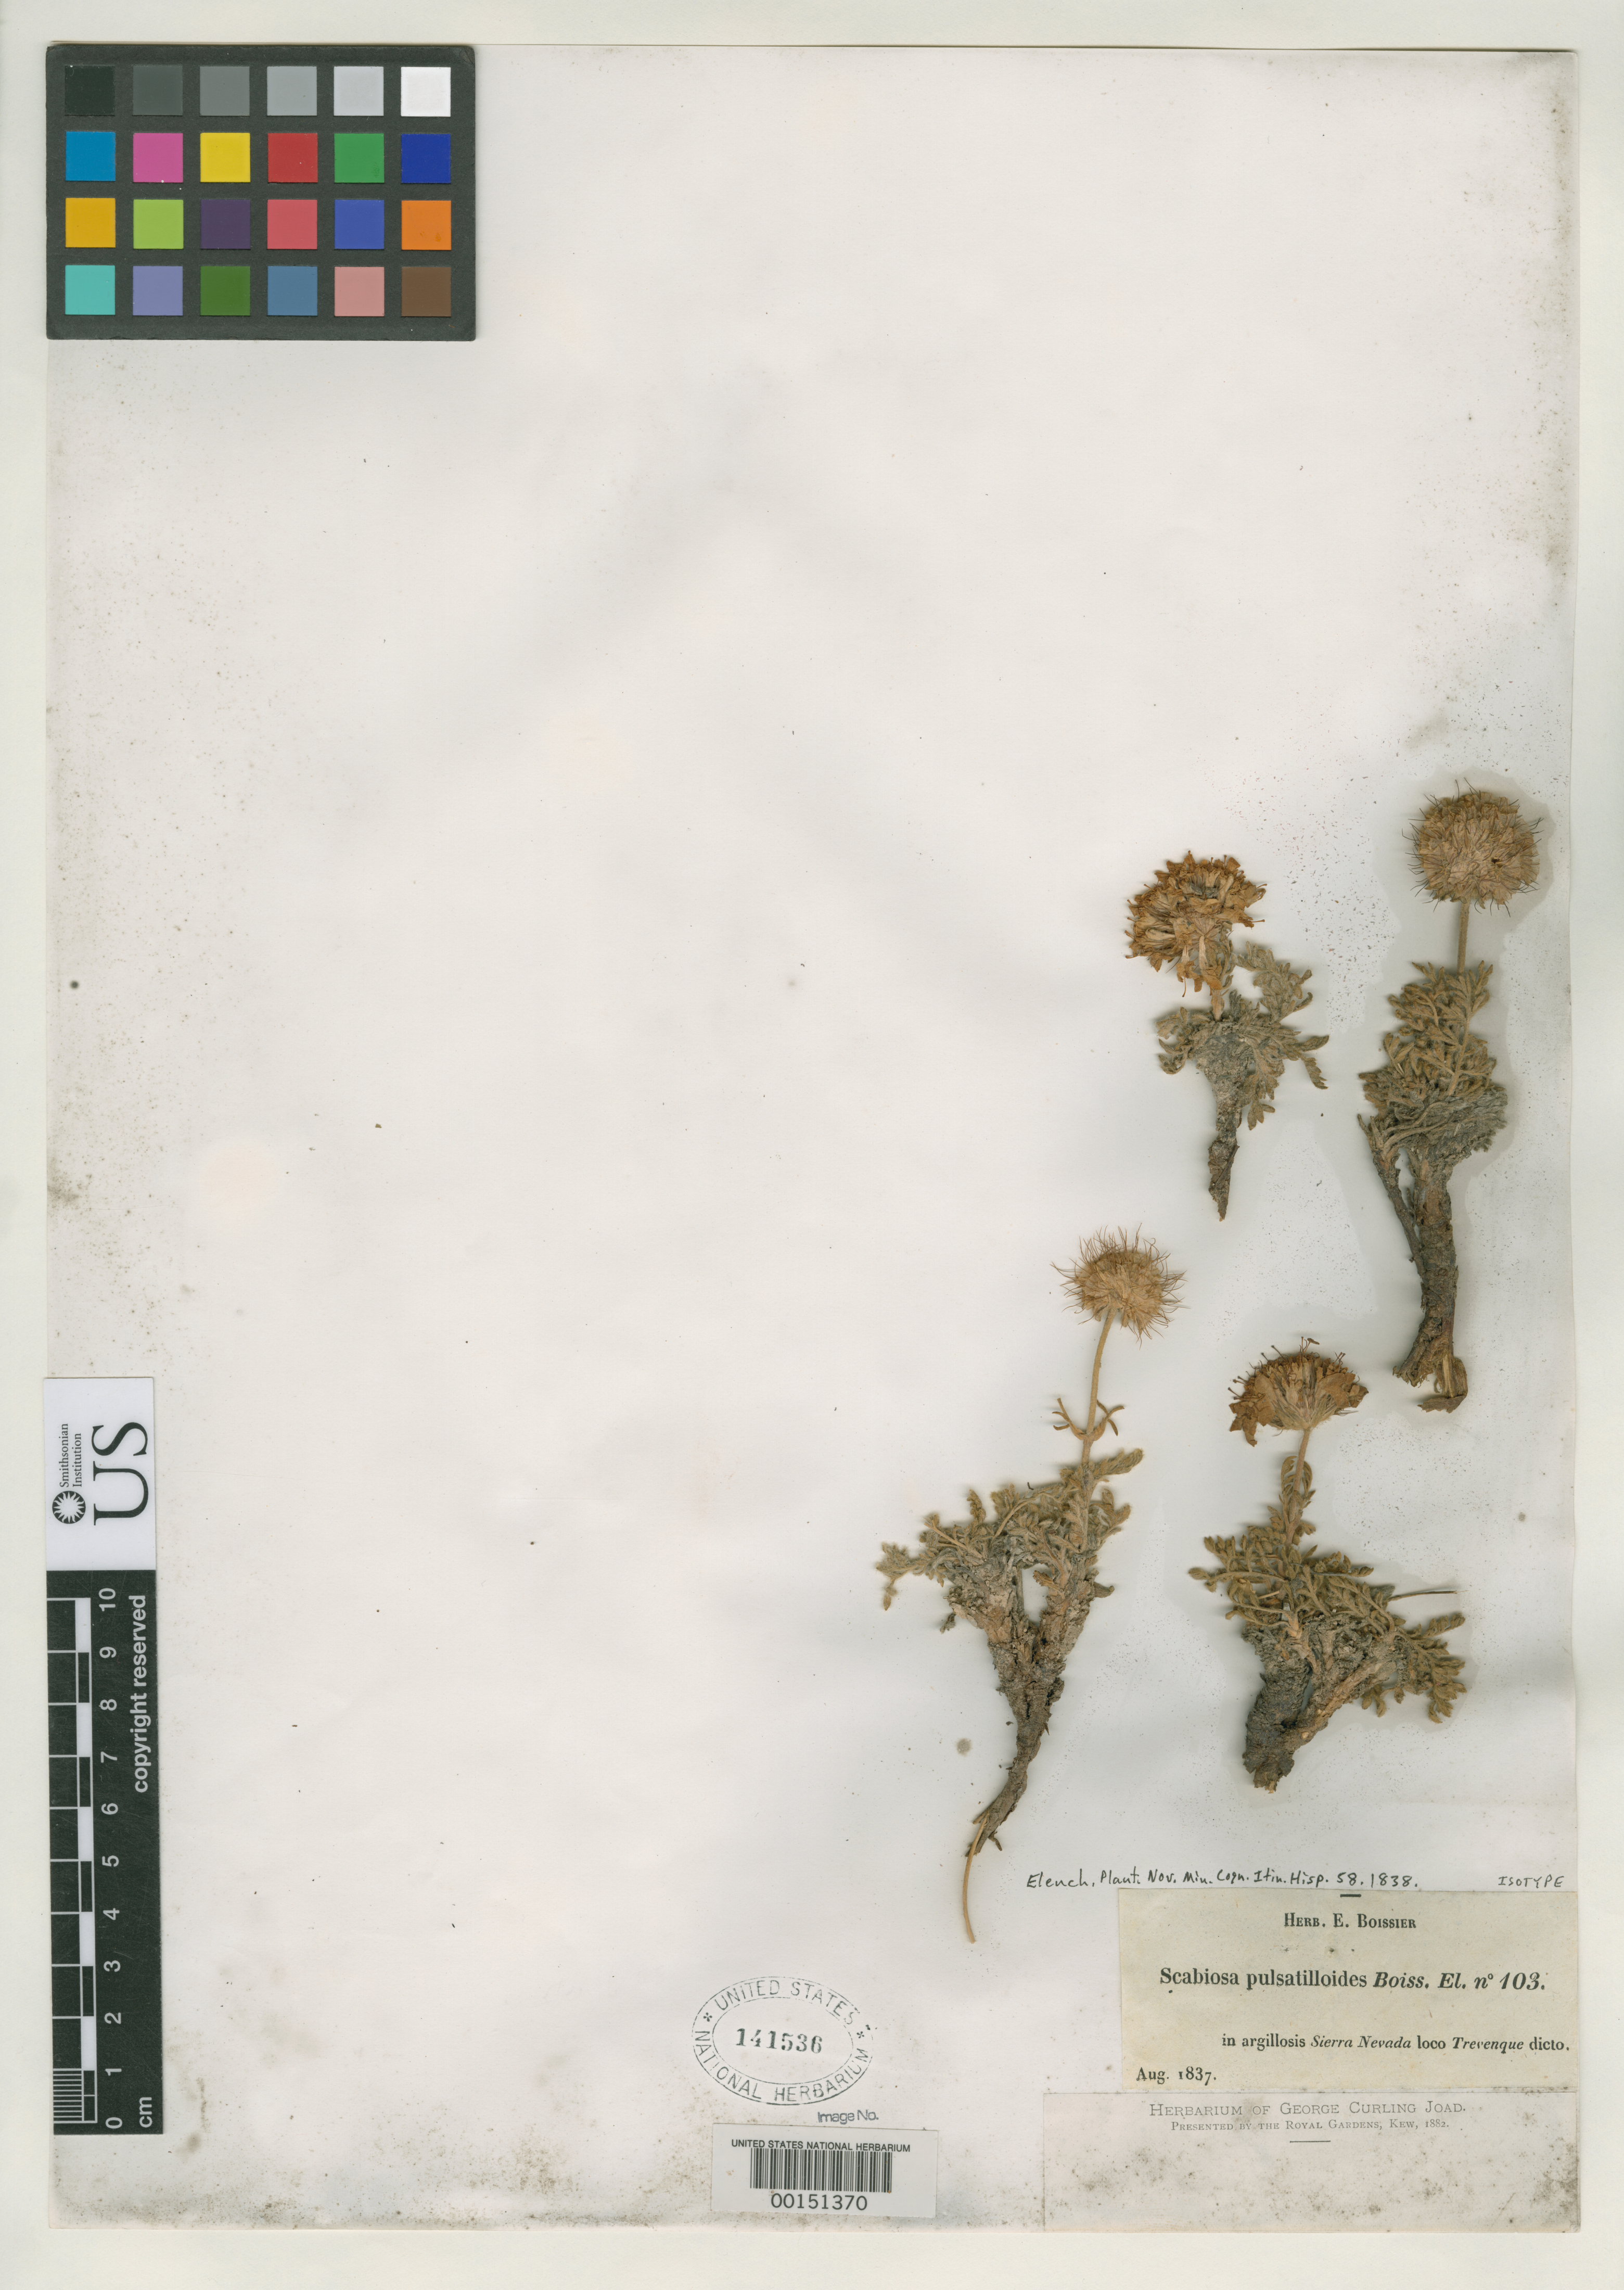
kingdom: Plantae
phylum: Tracheophyta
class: Magnoliopsida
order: Dipsacales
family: Caprifoliaceae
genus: Scabiosa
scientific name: Scabiosa pulsatilloides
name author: Boiss.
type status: Isotype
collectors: P. Boissier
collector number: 103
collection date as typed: Aug 1837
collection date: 1837-08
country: Spain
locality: In argillosis Sierra Nevada locotrevenque dicto.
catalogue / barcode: US 141536